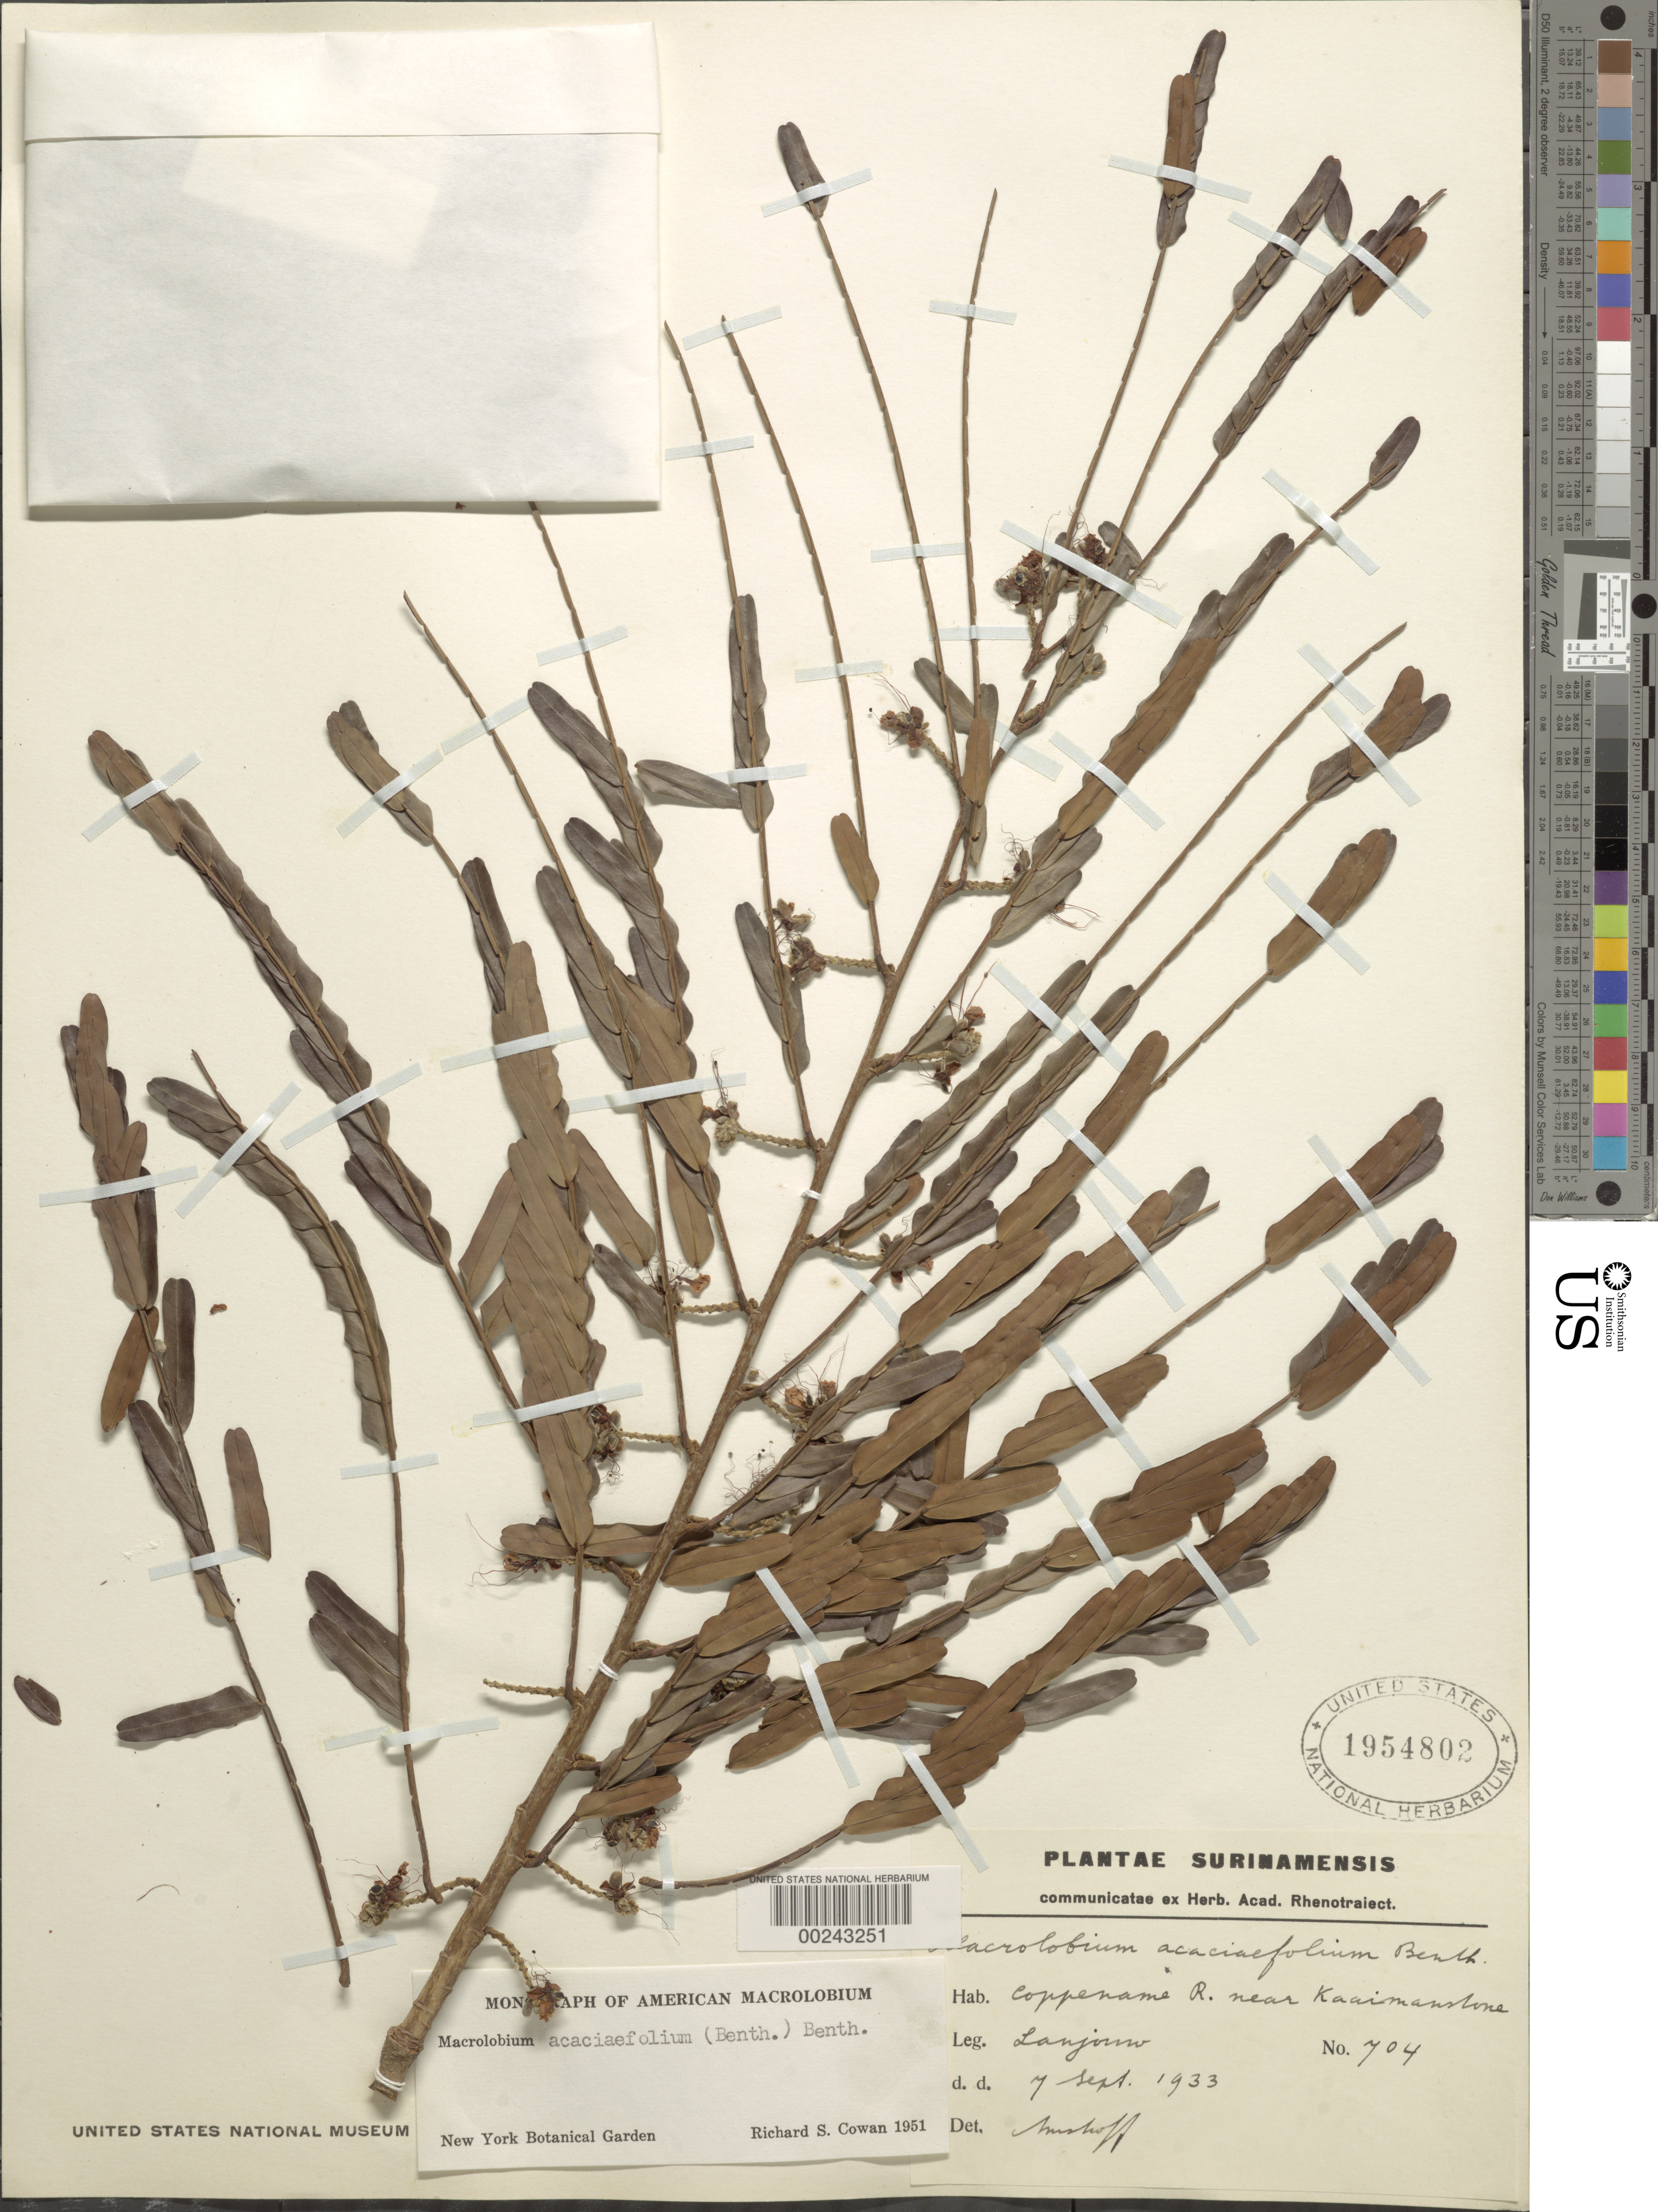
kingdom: Plantae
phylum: Tracheophyta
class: Magnoliopsida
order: Fabales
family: Fabaceae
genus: Macrolobium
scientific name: Macrolobium acaciifolium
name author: (Benth.) Benth.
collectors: J. Lanjouw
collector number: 704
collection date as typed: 07 Sep 1933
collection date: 1933-09-07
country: Suriname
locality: Coppename river near kaaimanstone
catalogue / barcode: US 1954802